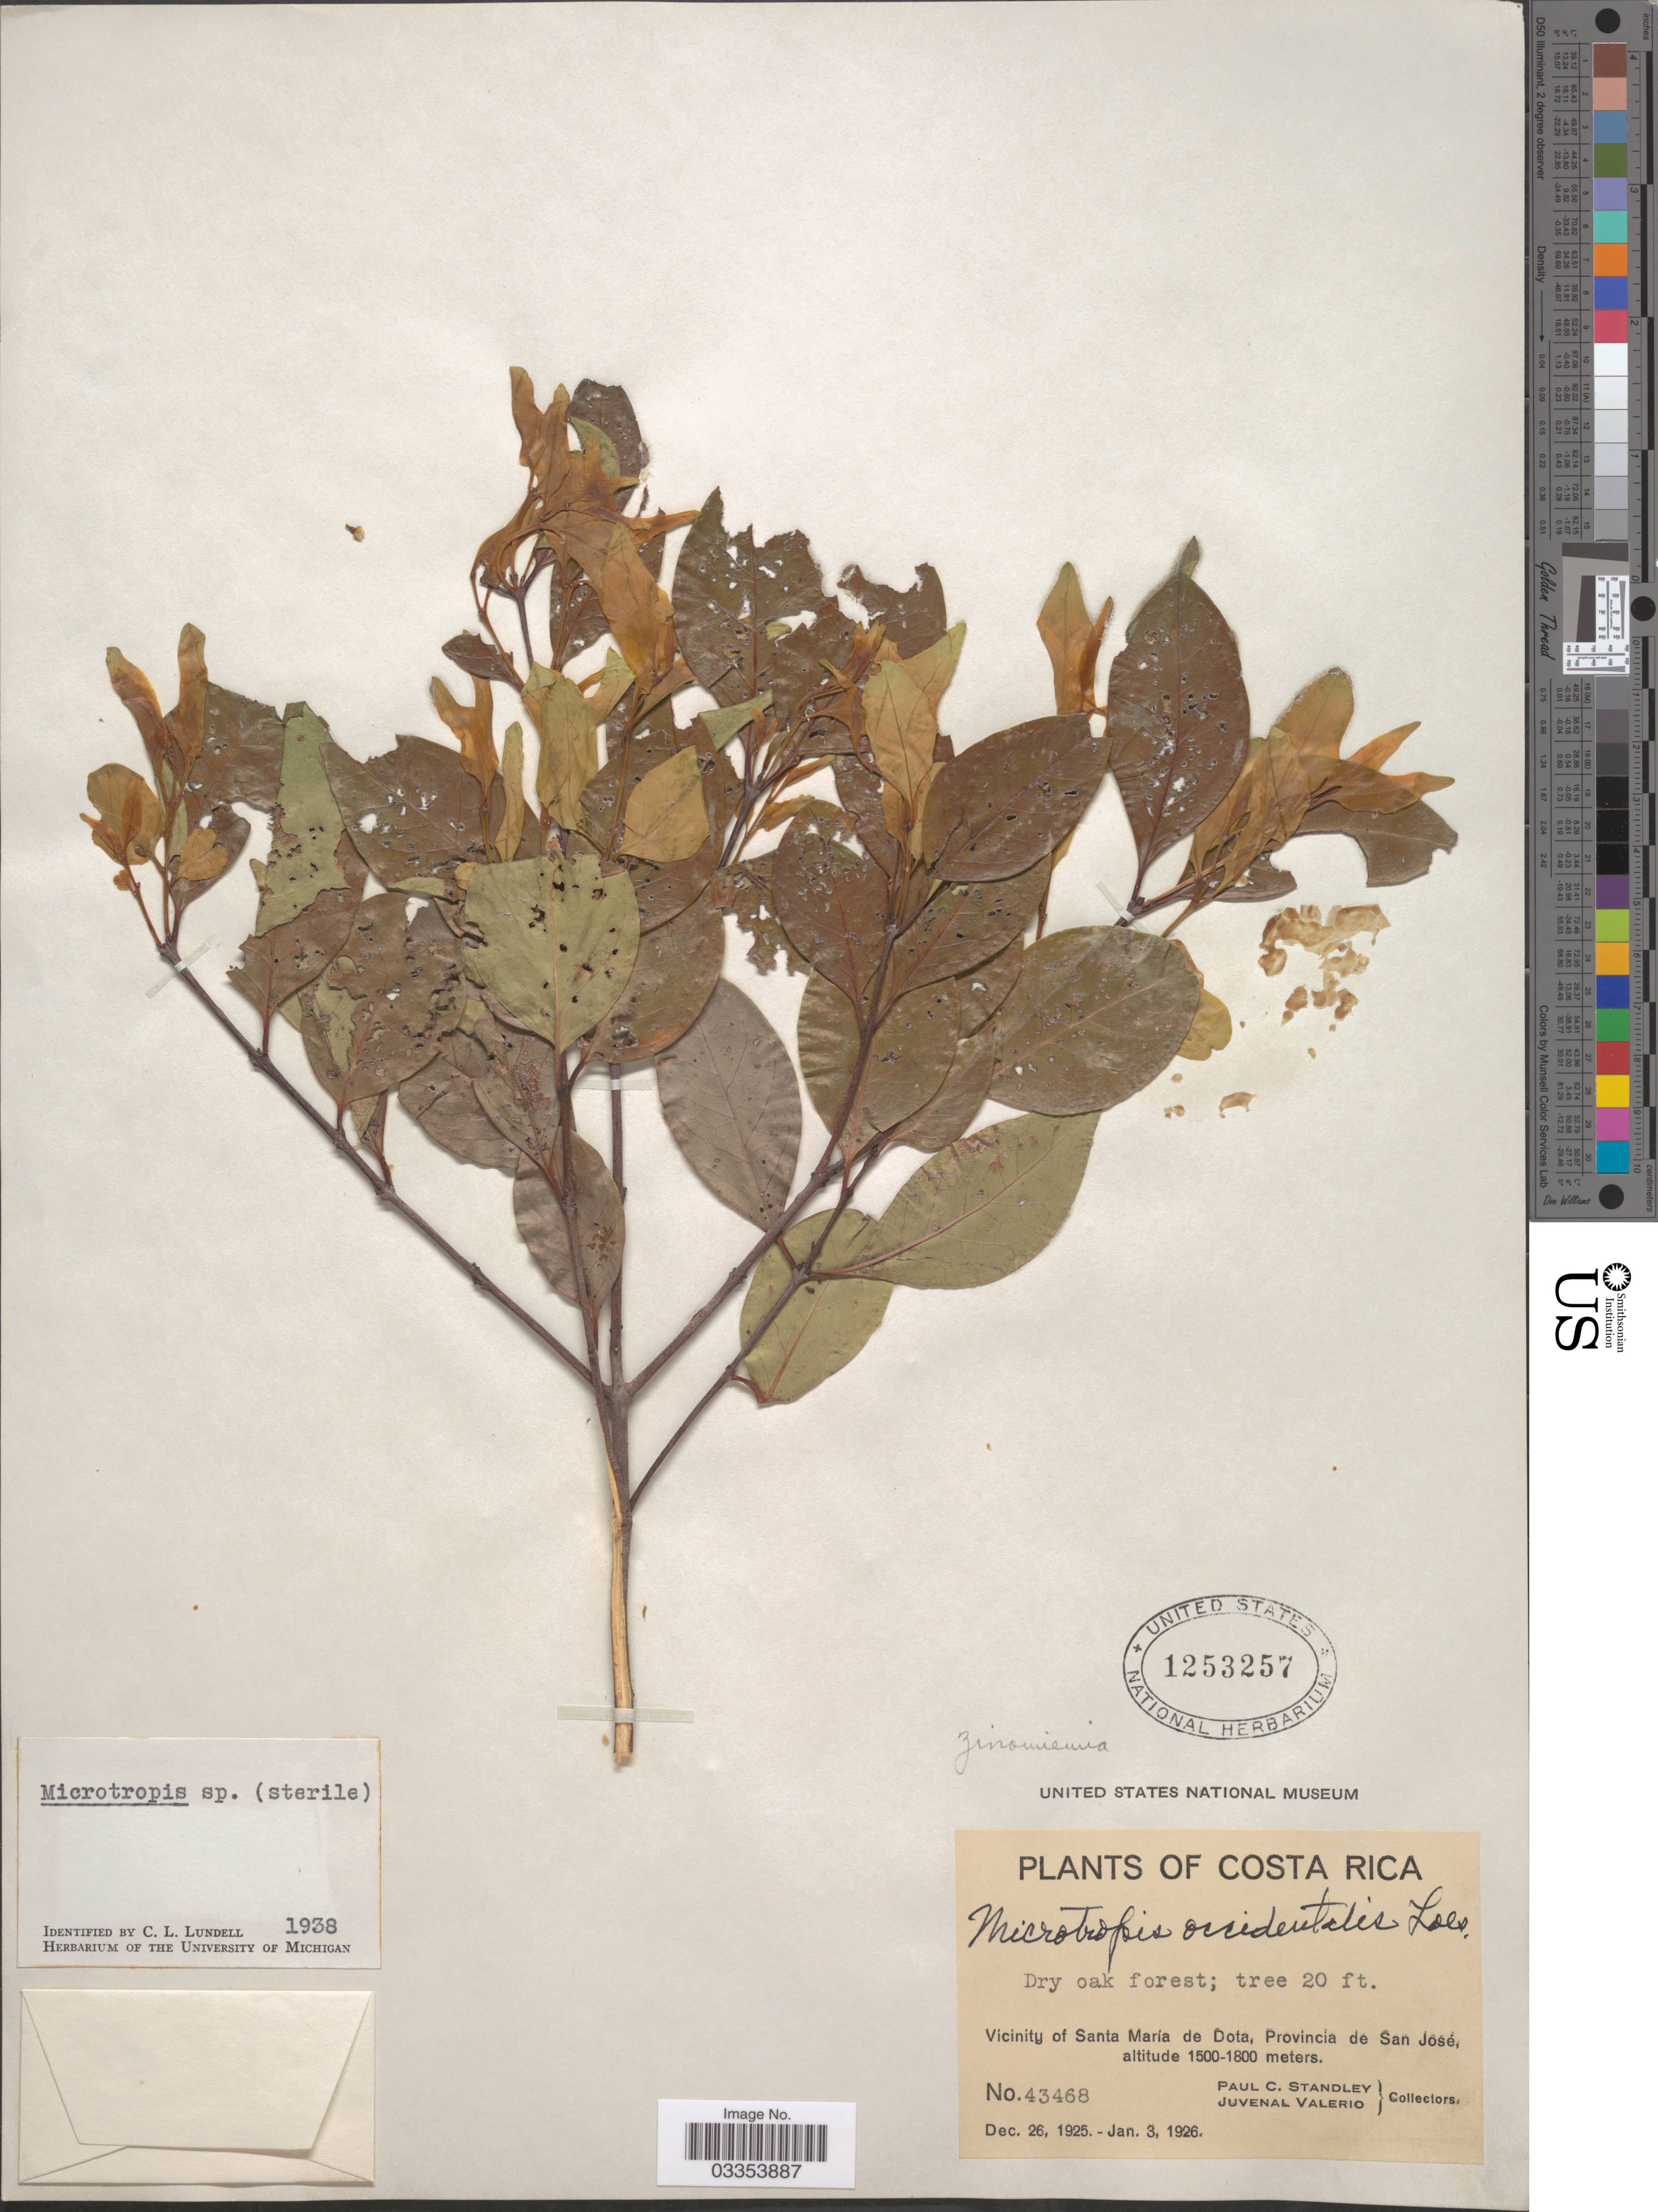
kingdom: Plantae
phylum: Tracheophyta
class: Magnoliopsida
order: Celastrales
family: Celastraceae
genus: Quetzalia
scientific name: Quetzalia occidentalis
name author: (Loes. ex Donn. Sm.) Lundell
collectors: P. C. Standley & J. Valerio R.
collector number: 43468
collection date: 1925-12-26/1926-01-03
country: Costa Rica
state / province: San José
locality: Vicinity of Santa María de Dota.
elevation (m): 1500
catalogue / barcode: US 1253257